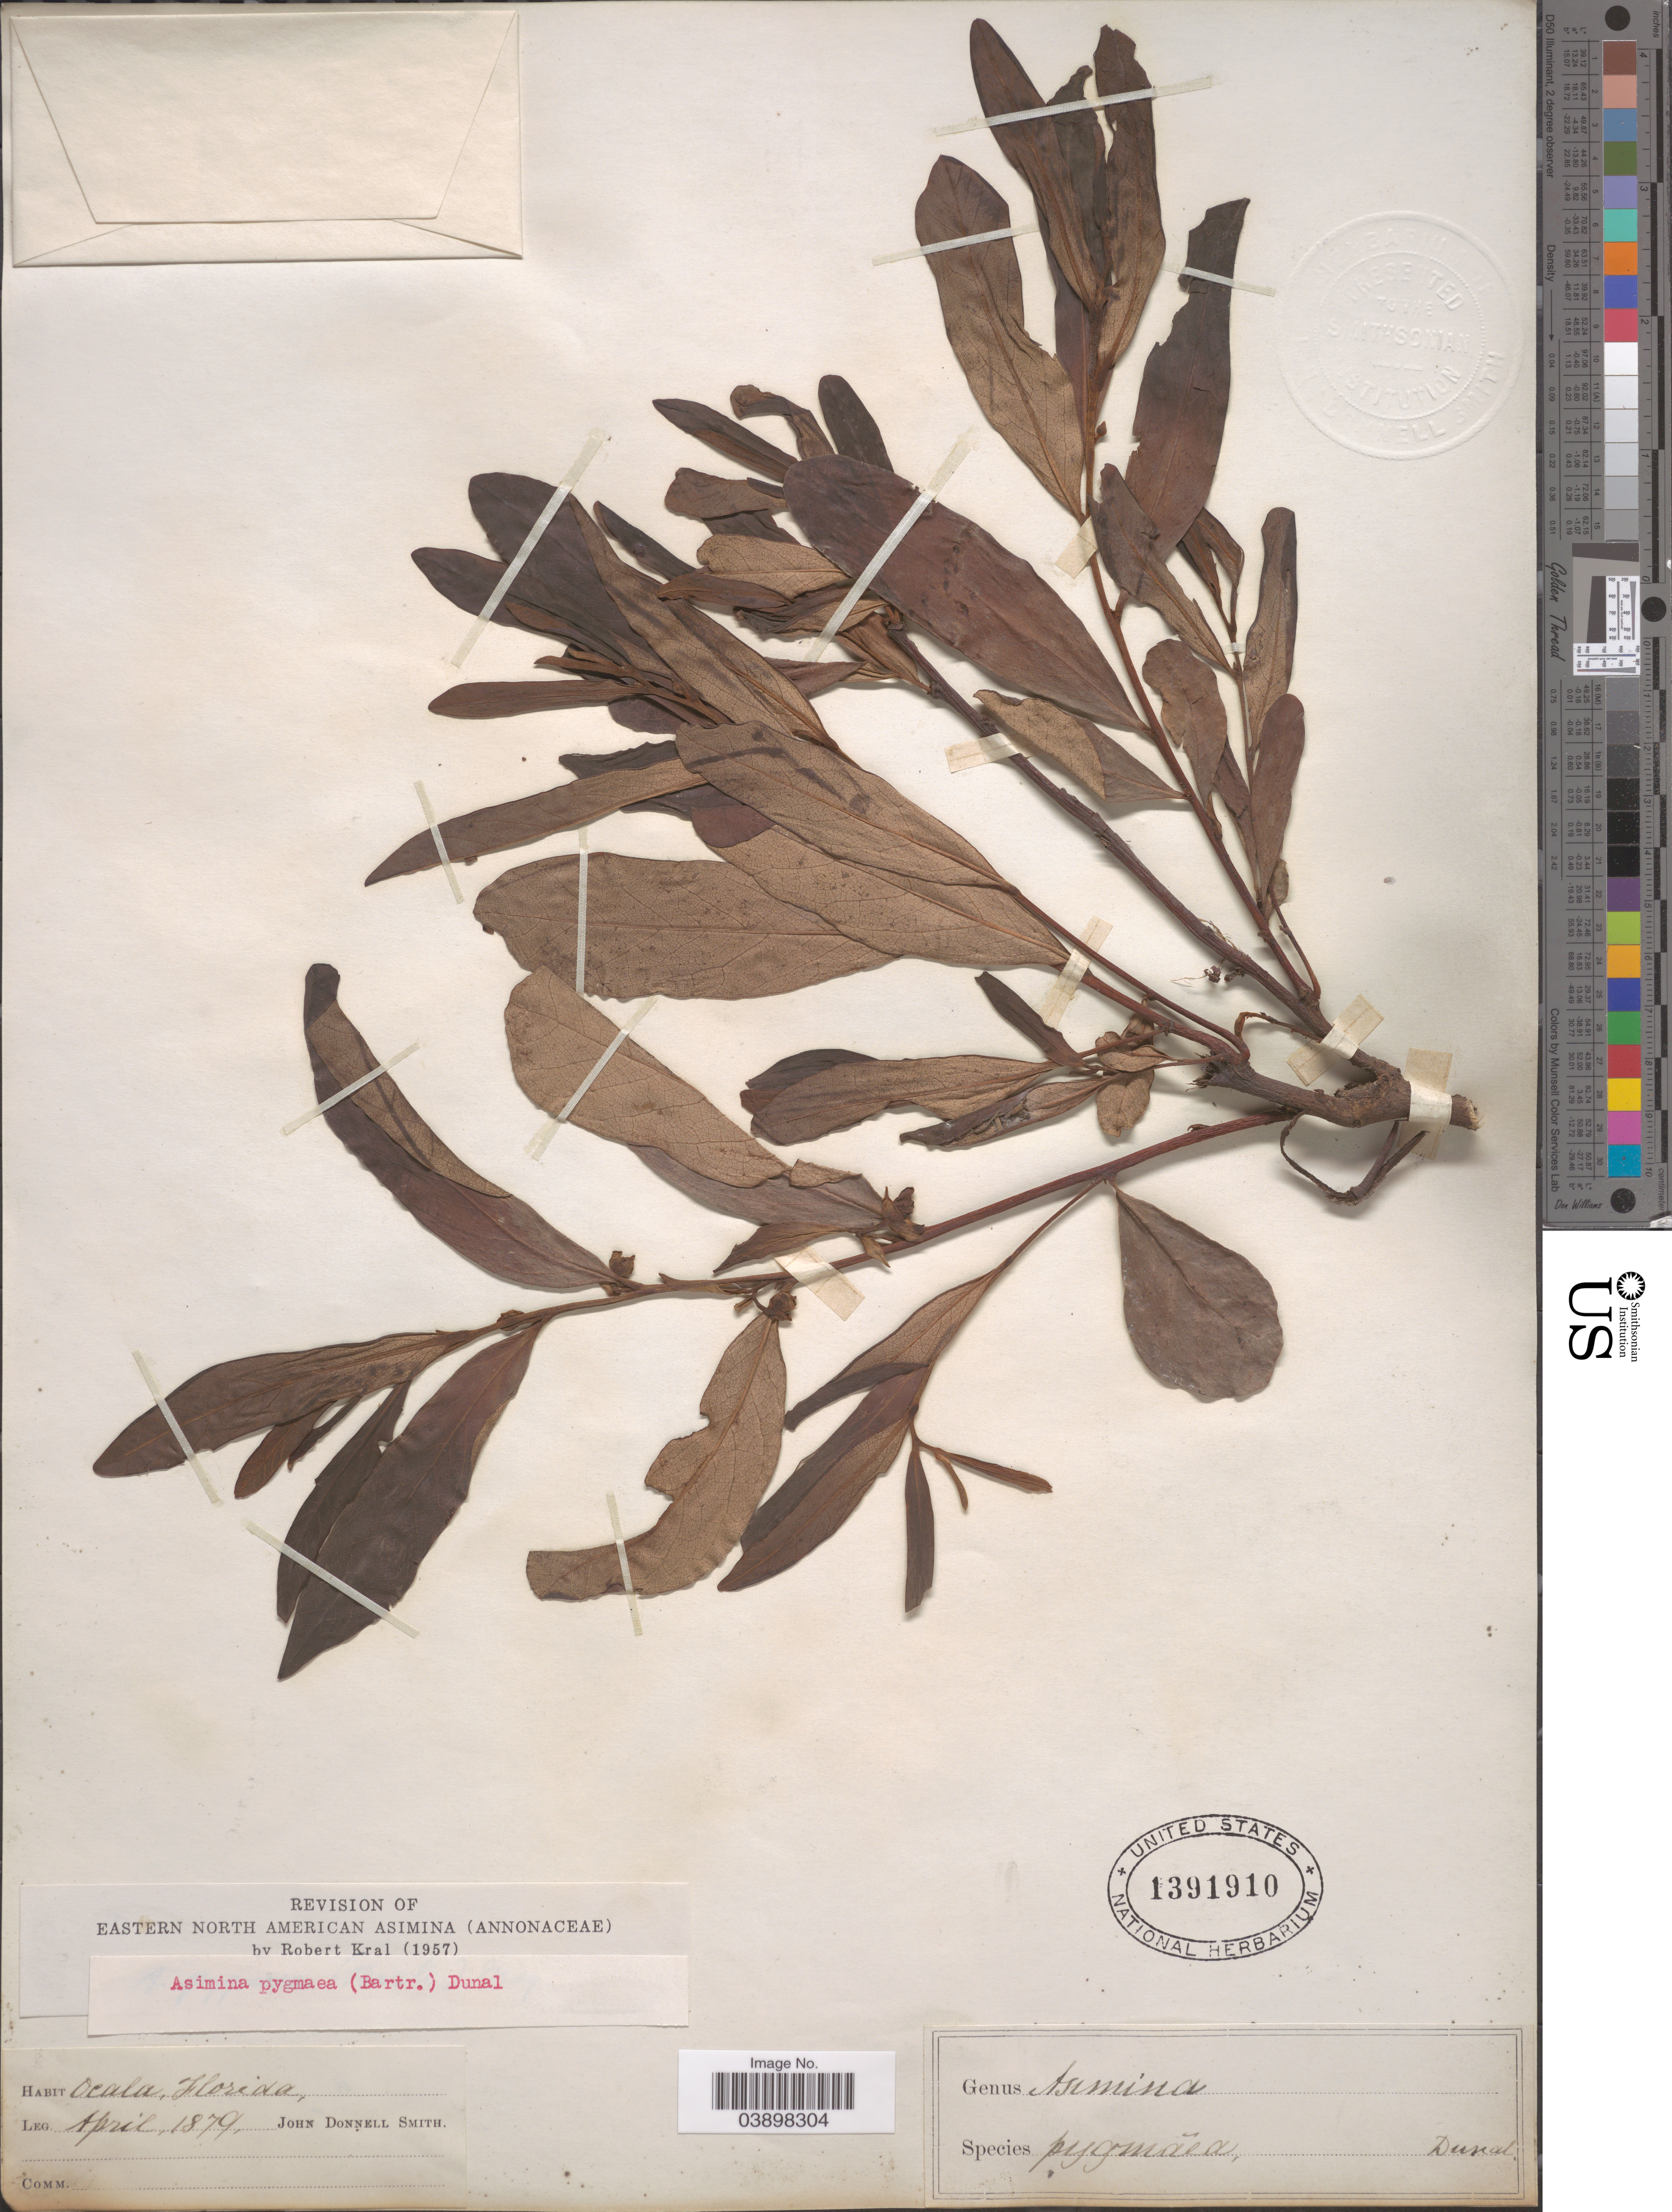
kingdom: Plantae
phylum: Tracheophyta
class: Magnoliopsida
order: Magnoliales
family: Annonaceae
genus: Asimina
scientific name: Asimina pygmaea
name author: Dunal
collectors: J. Donnell Smith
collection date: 1879-04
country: United States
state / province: Florida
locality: Ocala.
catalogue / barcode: US 1391910